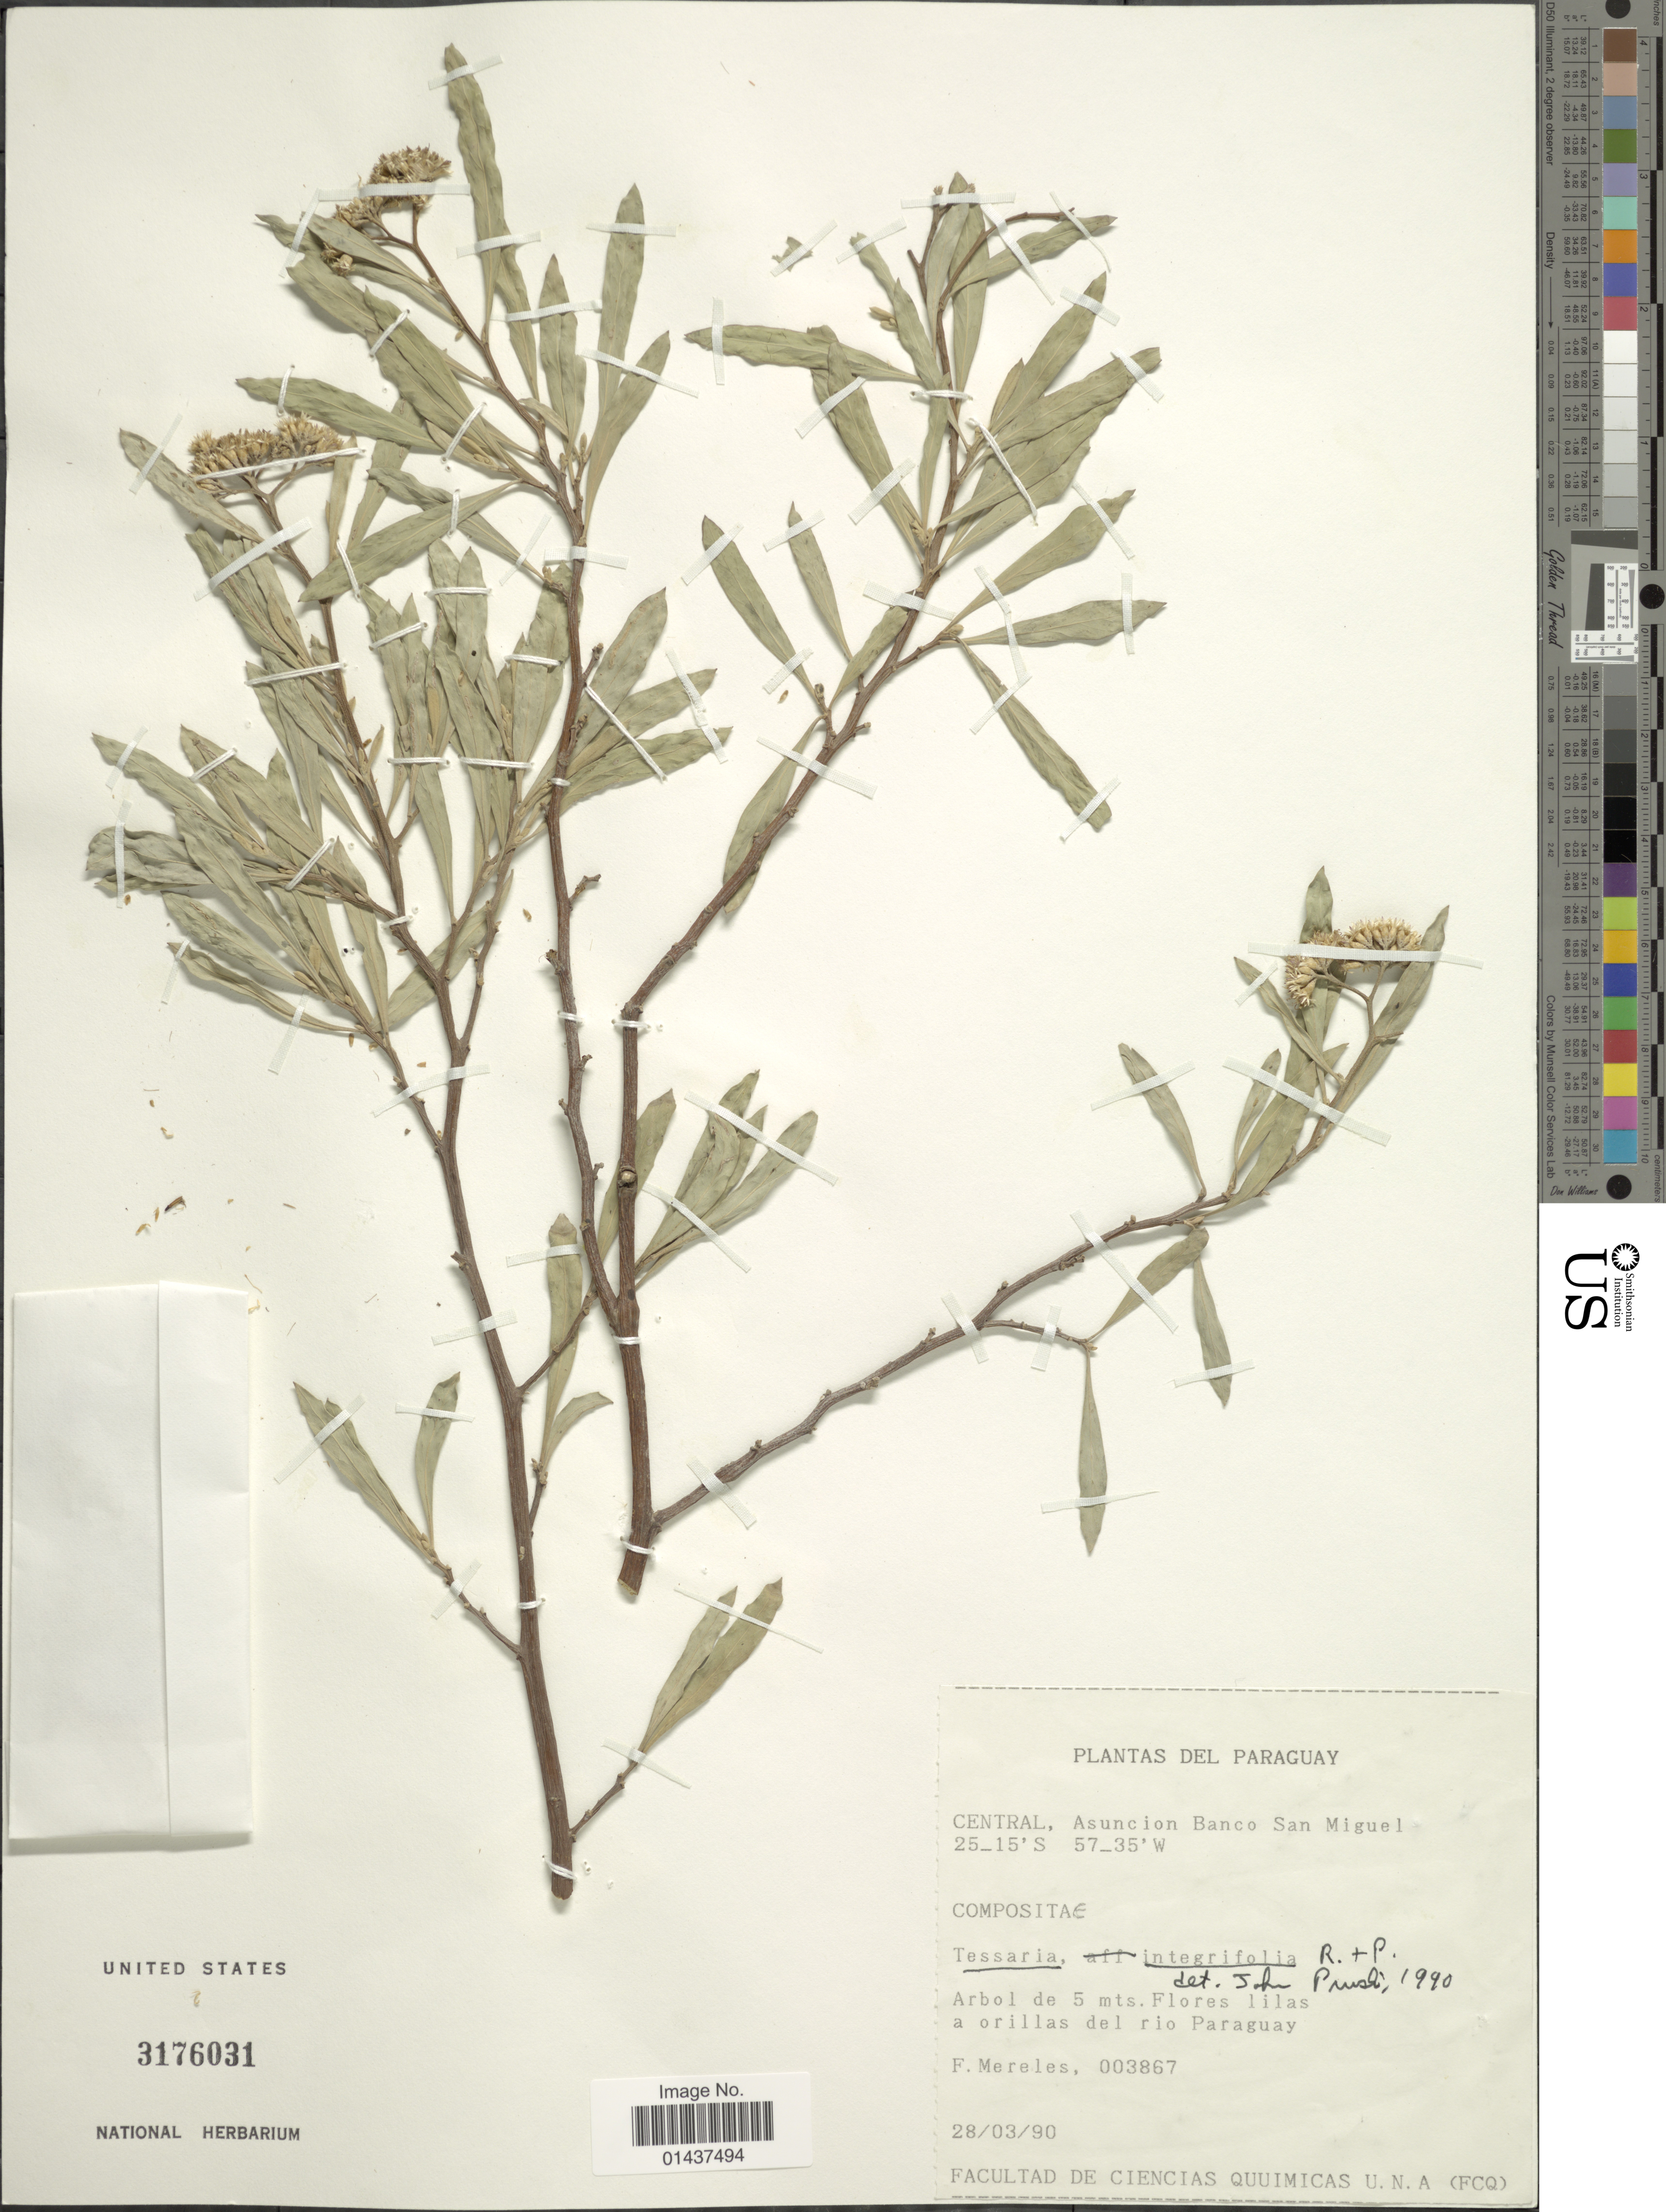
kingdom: Plantae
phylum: Tracheophyta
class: Magnoliopsida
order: Asterales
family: Asteraceae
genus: Tessaria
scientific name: Tessaria integrifolia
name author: Ruiz & Pav.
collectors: F. Mereles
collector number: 003867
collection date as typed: Transcribed d/m/y: 28/3/90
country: Paraguay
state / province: Central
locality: Asucnion San Miguel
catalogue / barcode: US 3176031